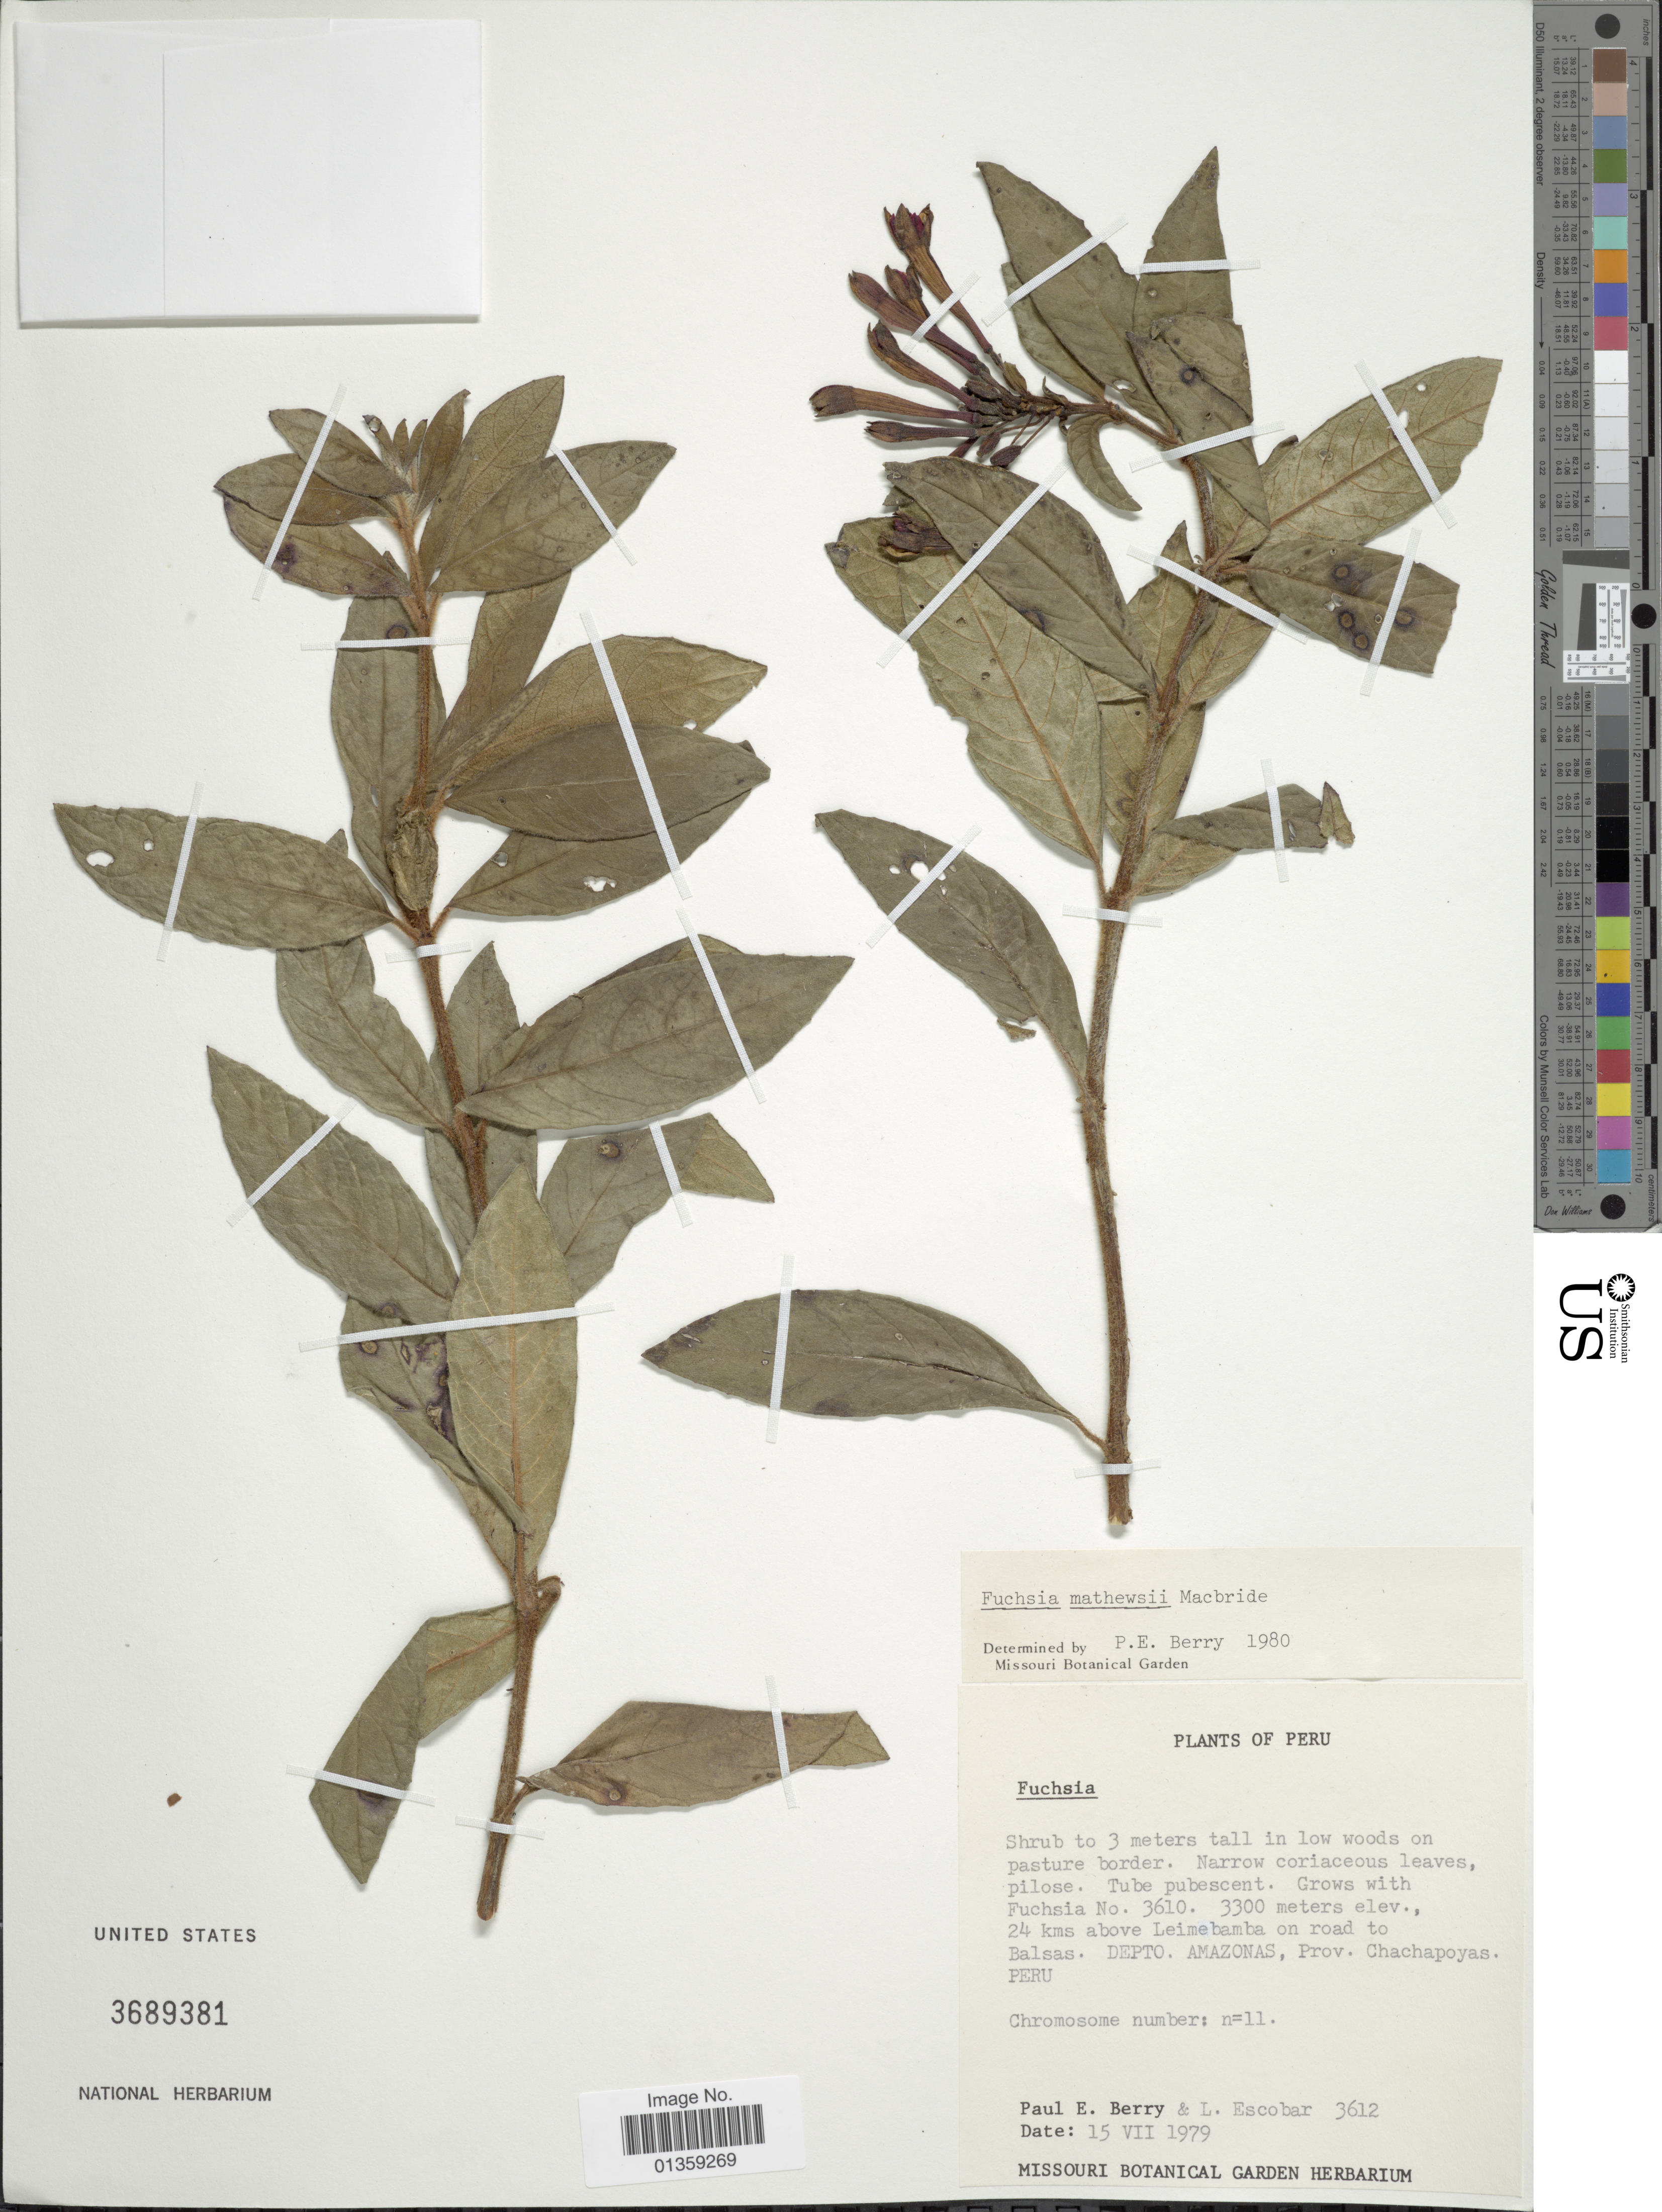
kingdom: Plantae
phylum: Tracheophyta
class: Magnoliopsida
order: Myrtales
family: Onagraceae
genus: Fuchsia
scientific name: Fuchsia mathewsii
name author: J.F. Macbr.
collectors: P. E. Berry & L. Escobar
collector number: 3612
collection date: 1979-07-15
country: Peru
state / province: Amazonas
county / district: Chachapoyas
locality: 24 kms above Leimebamba on road to Balsas.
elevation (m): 3300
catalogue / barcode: US 3689381